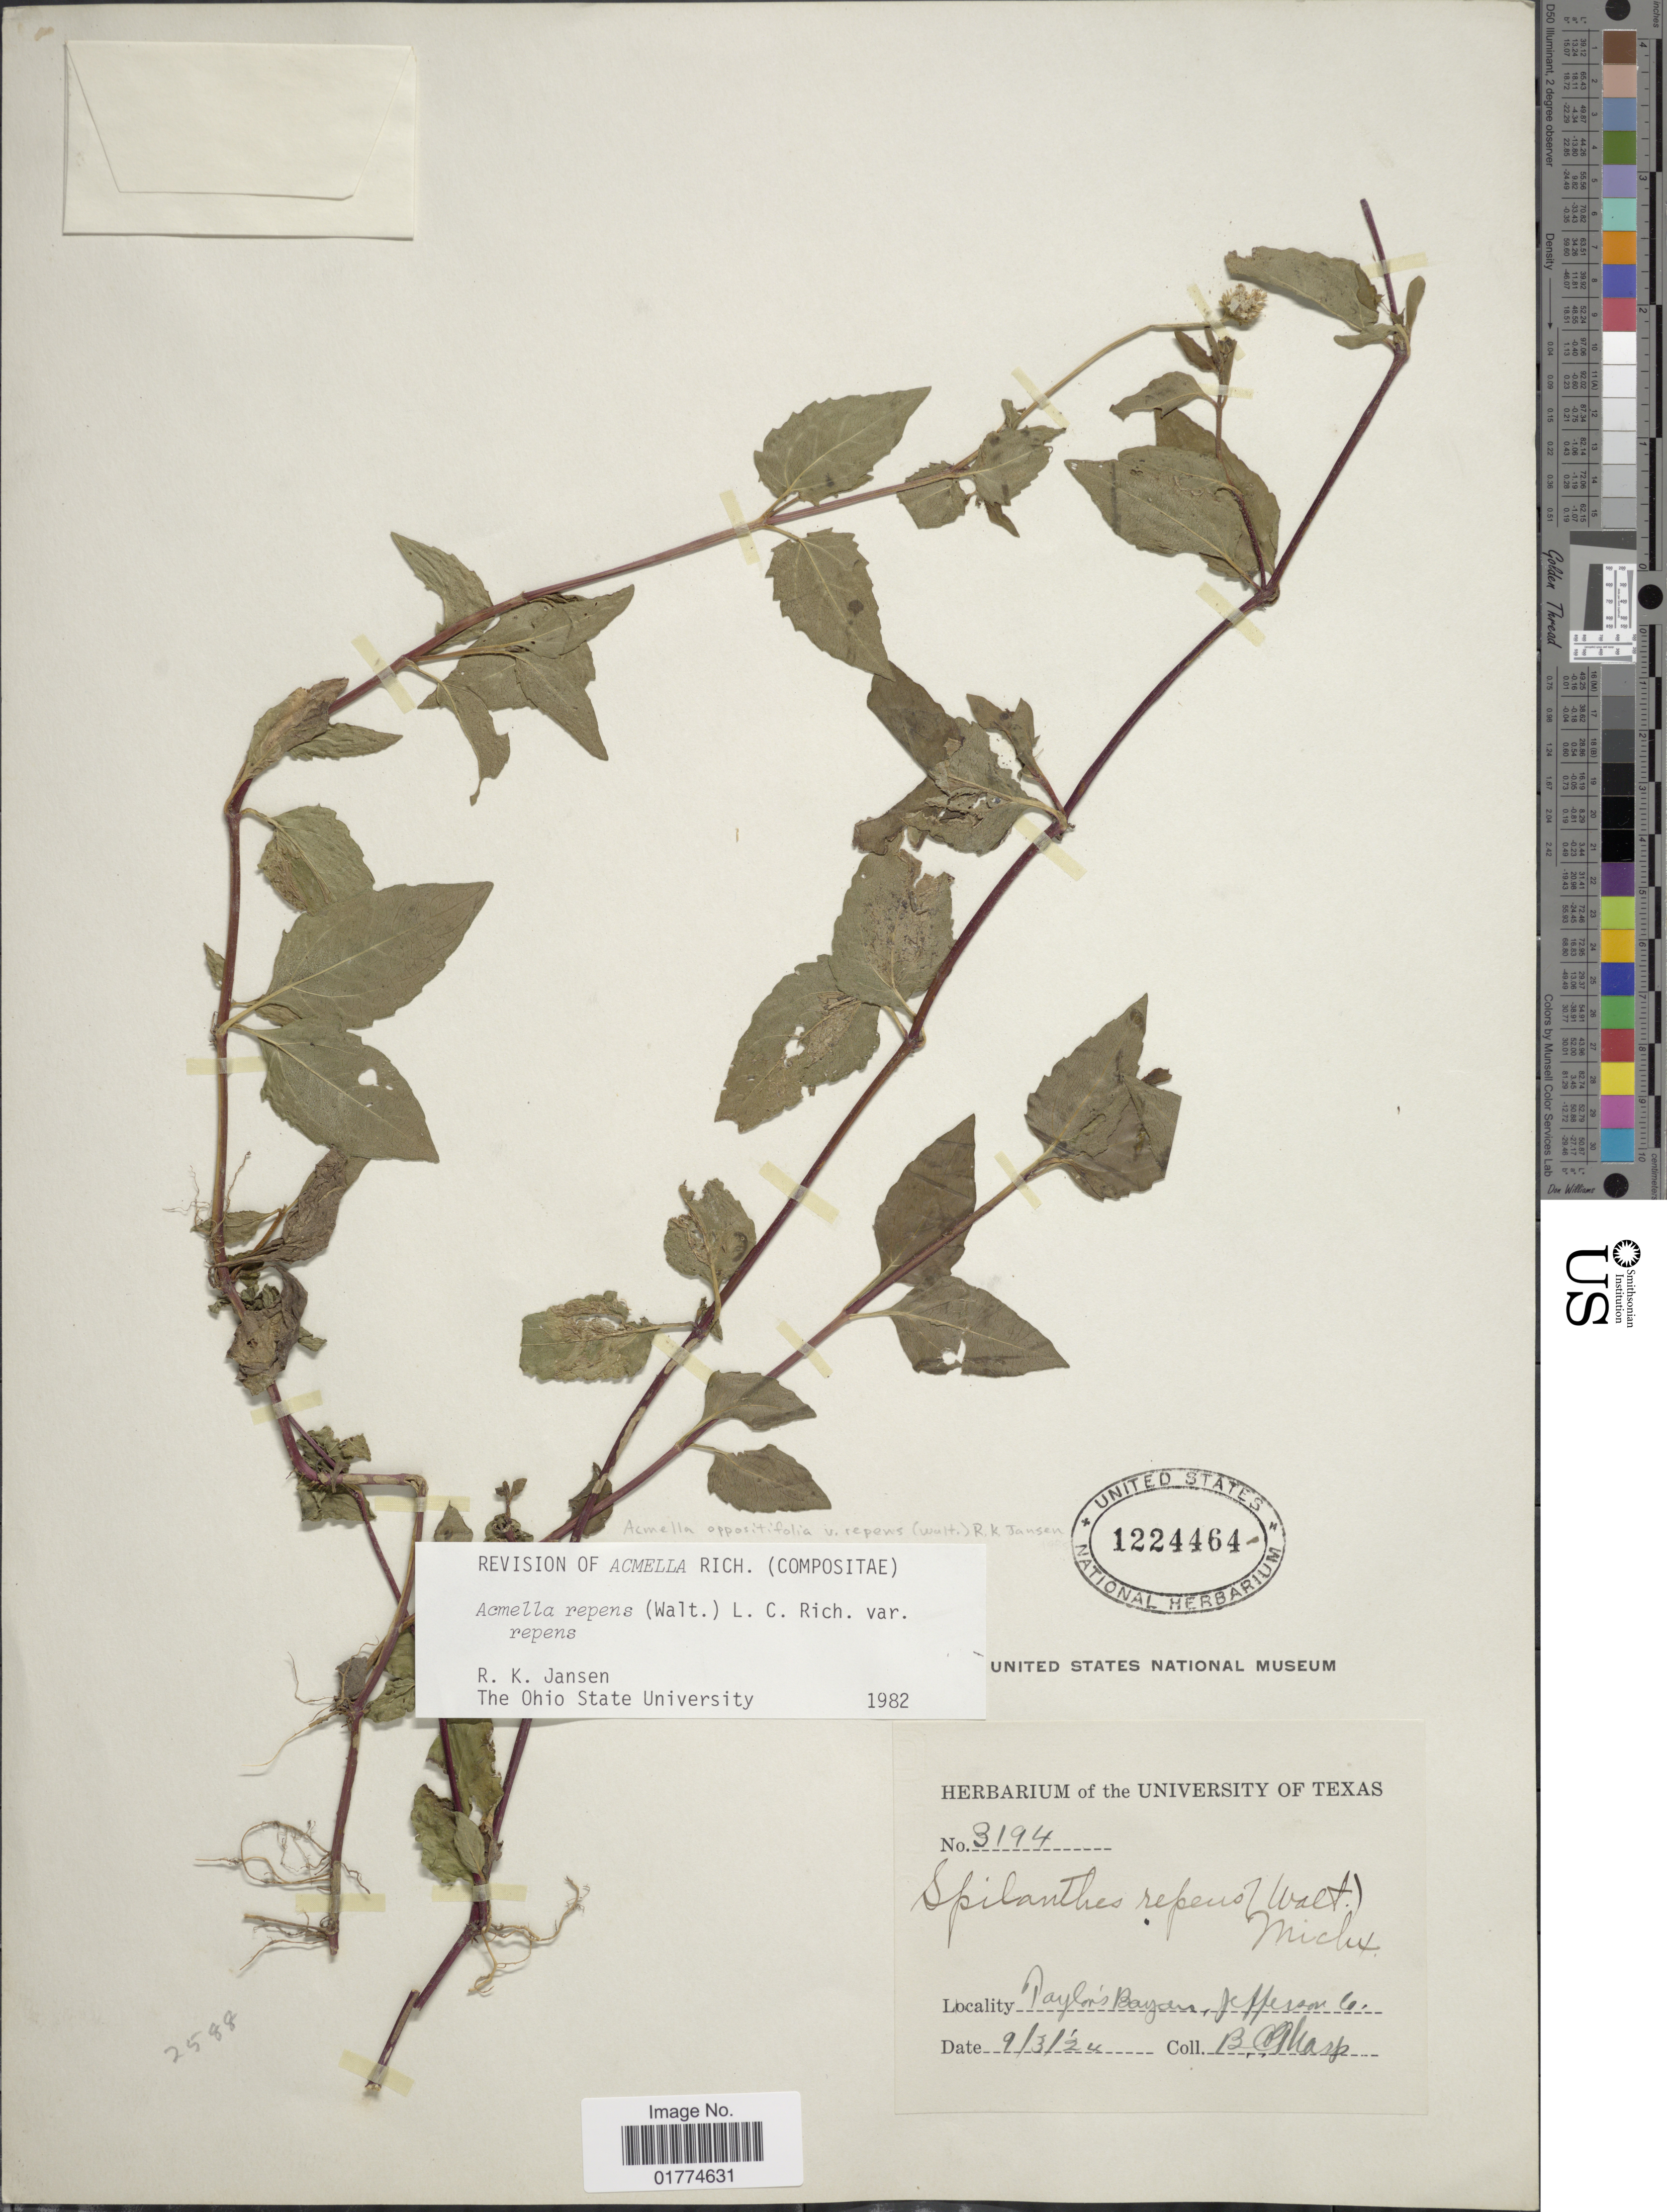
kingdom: Plantae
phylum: Tracheophyta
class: Magnoliopsida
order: Asterales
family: Asteraceae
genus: Acmella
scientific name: Acmella oppositifolia var. repens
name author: (Walter) R.K. Jansen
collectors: B. Masp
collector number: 3194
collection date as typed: Transcribed d/m/y: 9/3/24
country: United States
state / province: Texas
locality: Paylon's Bayan, Jefferson Co.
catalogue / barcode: US 1224464